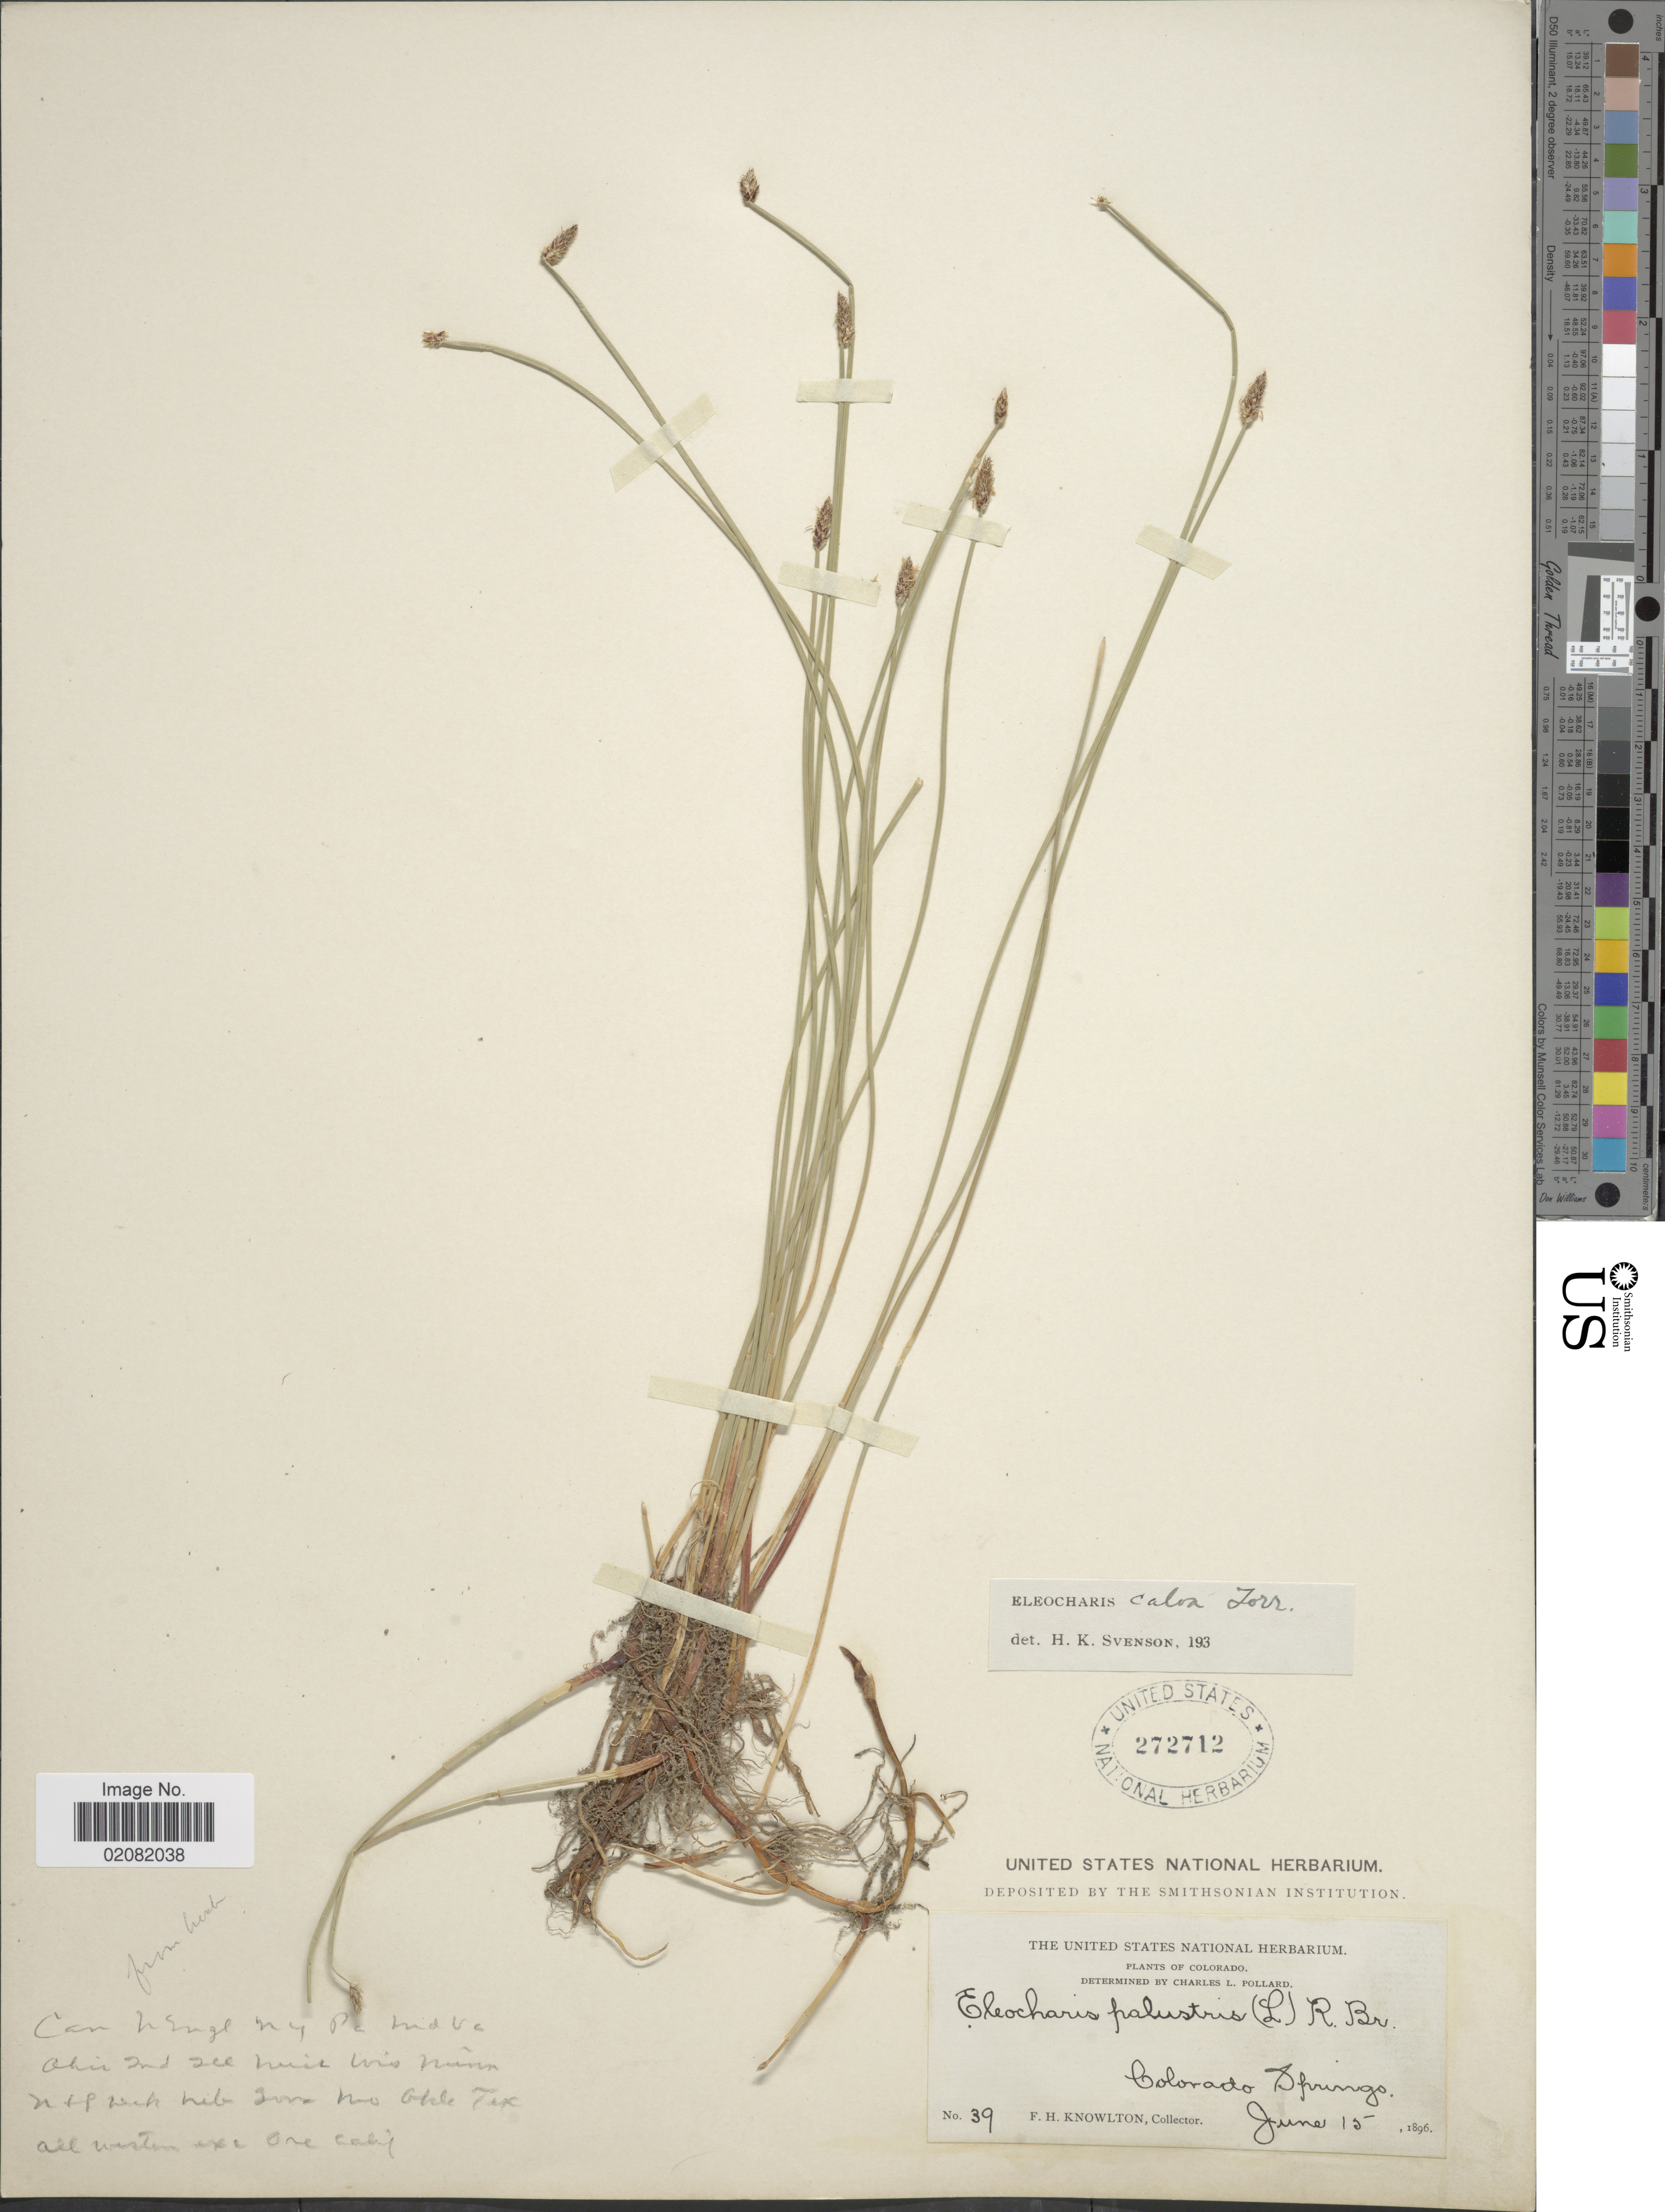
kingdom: Plantae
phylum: Tracheophyta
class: Liliopsida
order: Poales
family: Cyperaceae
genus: Eleocharis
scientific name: Eleocharis erythropoda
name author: Steud.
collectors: F. H. Knowlton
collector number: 39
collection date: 1896-06-15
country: United States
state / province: Colorado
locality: Colorado Springs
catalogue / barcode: US 272712